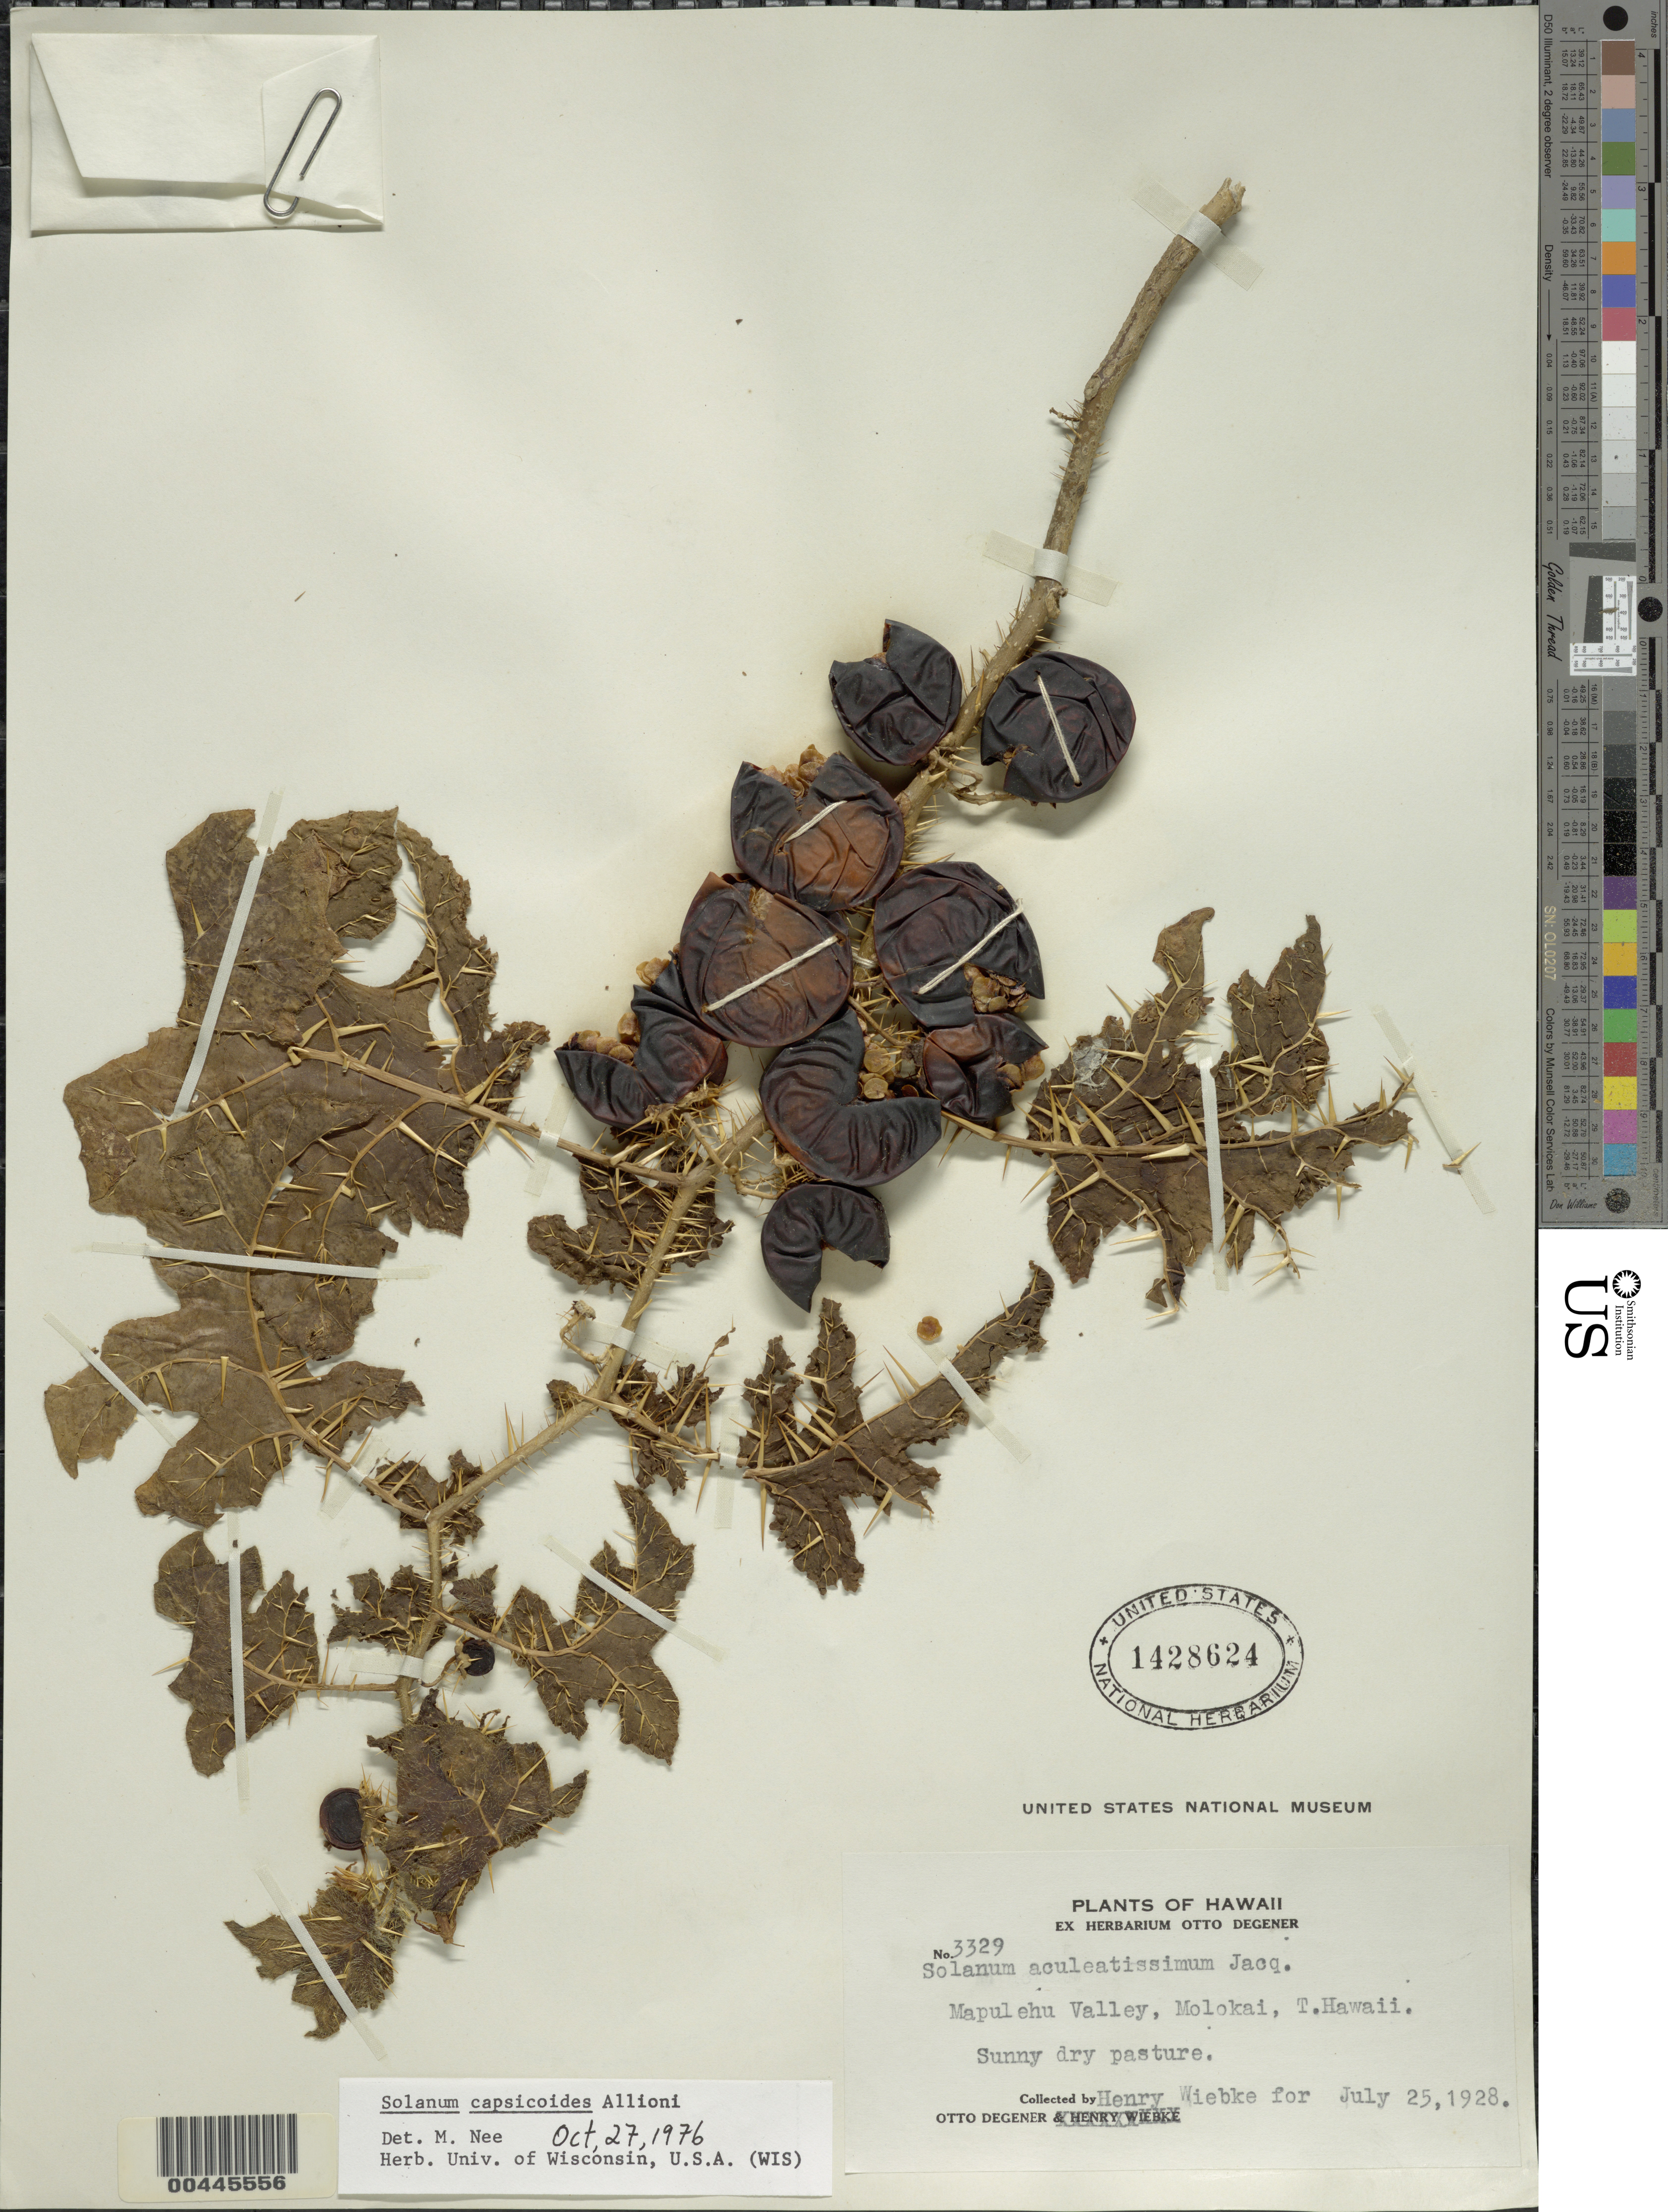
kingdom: Plantae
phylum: Tracheophyta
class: Magnoliopsida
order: Solanales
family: Solanaceae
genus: Solanum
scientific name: Solanum capsicoides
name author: All.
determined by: Nee, Michael H.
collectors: O. Degener & H. Wiebke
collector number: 3329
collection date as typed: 25 Jul 1928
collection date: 1928-07-25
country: United States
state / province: Hawaii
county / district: Kauai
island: Kaua'i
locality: Mapulehu Valley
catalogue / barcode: US 1428624